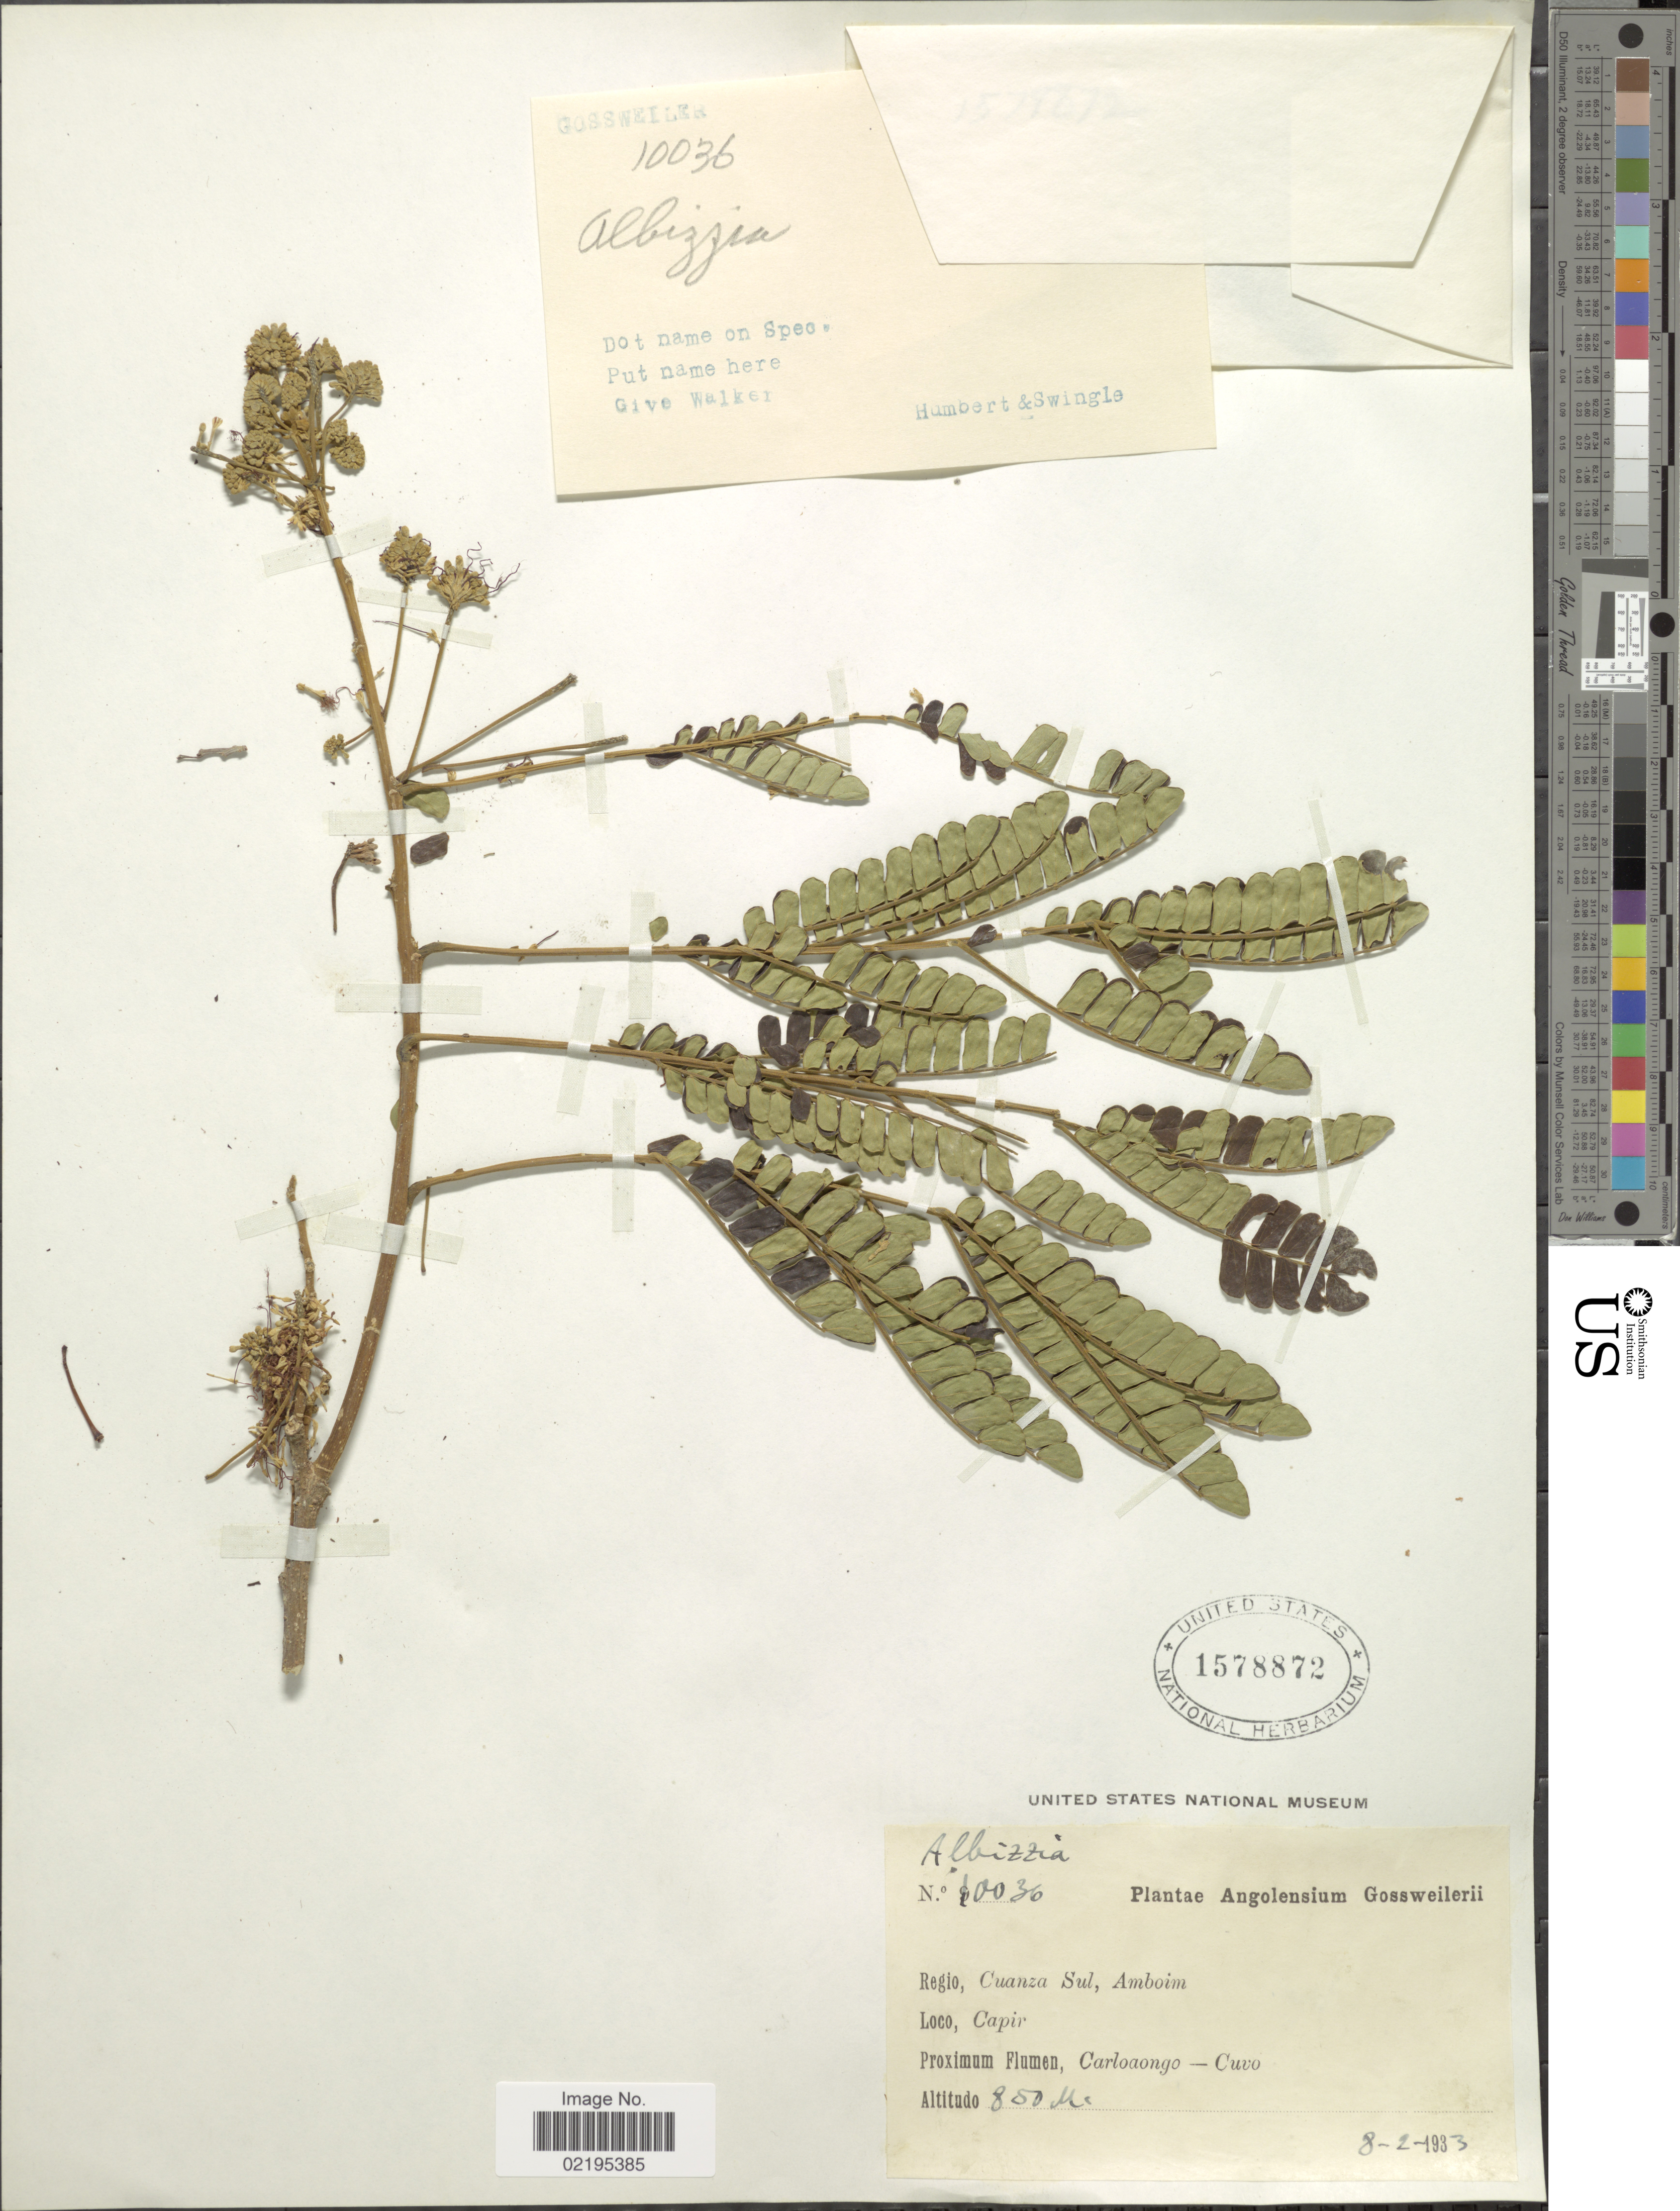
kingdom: Plantae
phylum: Tracheophyta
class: Magnoliopsida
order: Fabales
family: Fabaceae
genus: Albizia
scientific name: Albizia sp.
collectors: Gossweiler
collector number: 10036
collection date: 1983-02-08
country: Angola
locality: Regio, Cuanza Sul, Amboim, Capir, Carloaongo - Cuvo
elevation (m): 850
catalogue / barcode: US 1578872